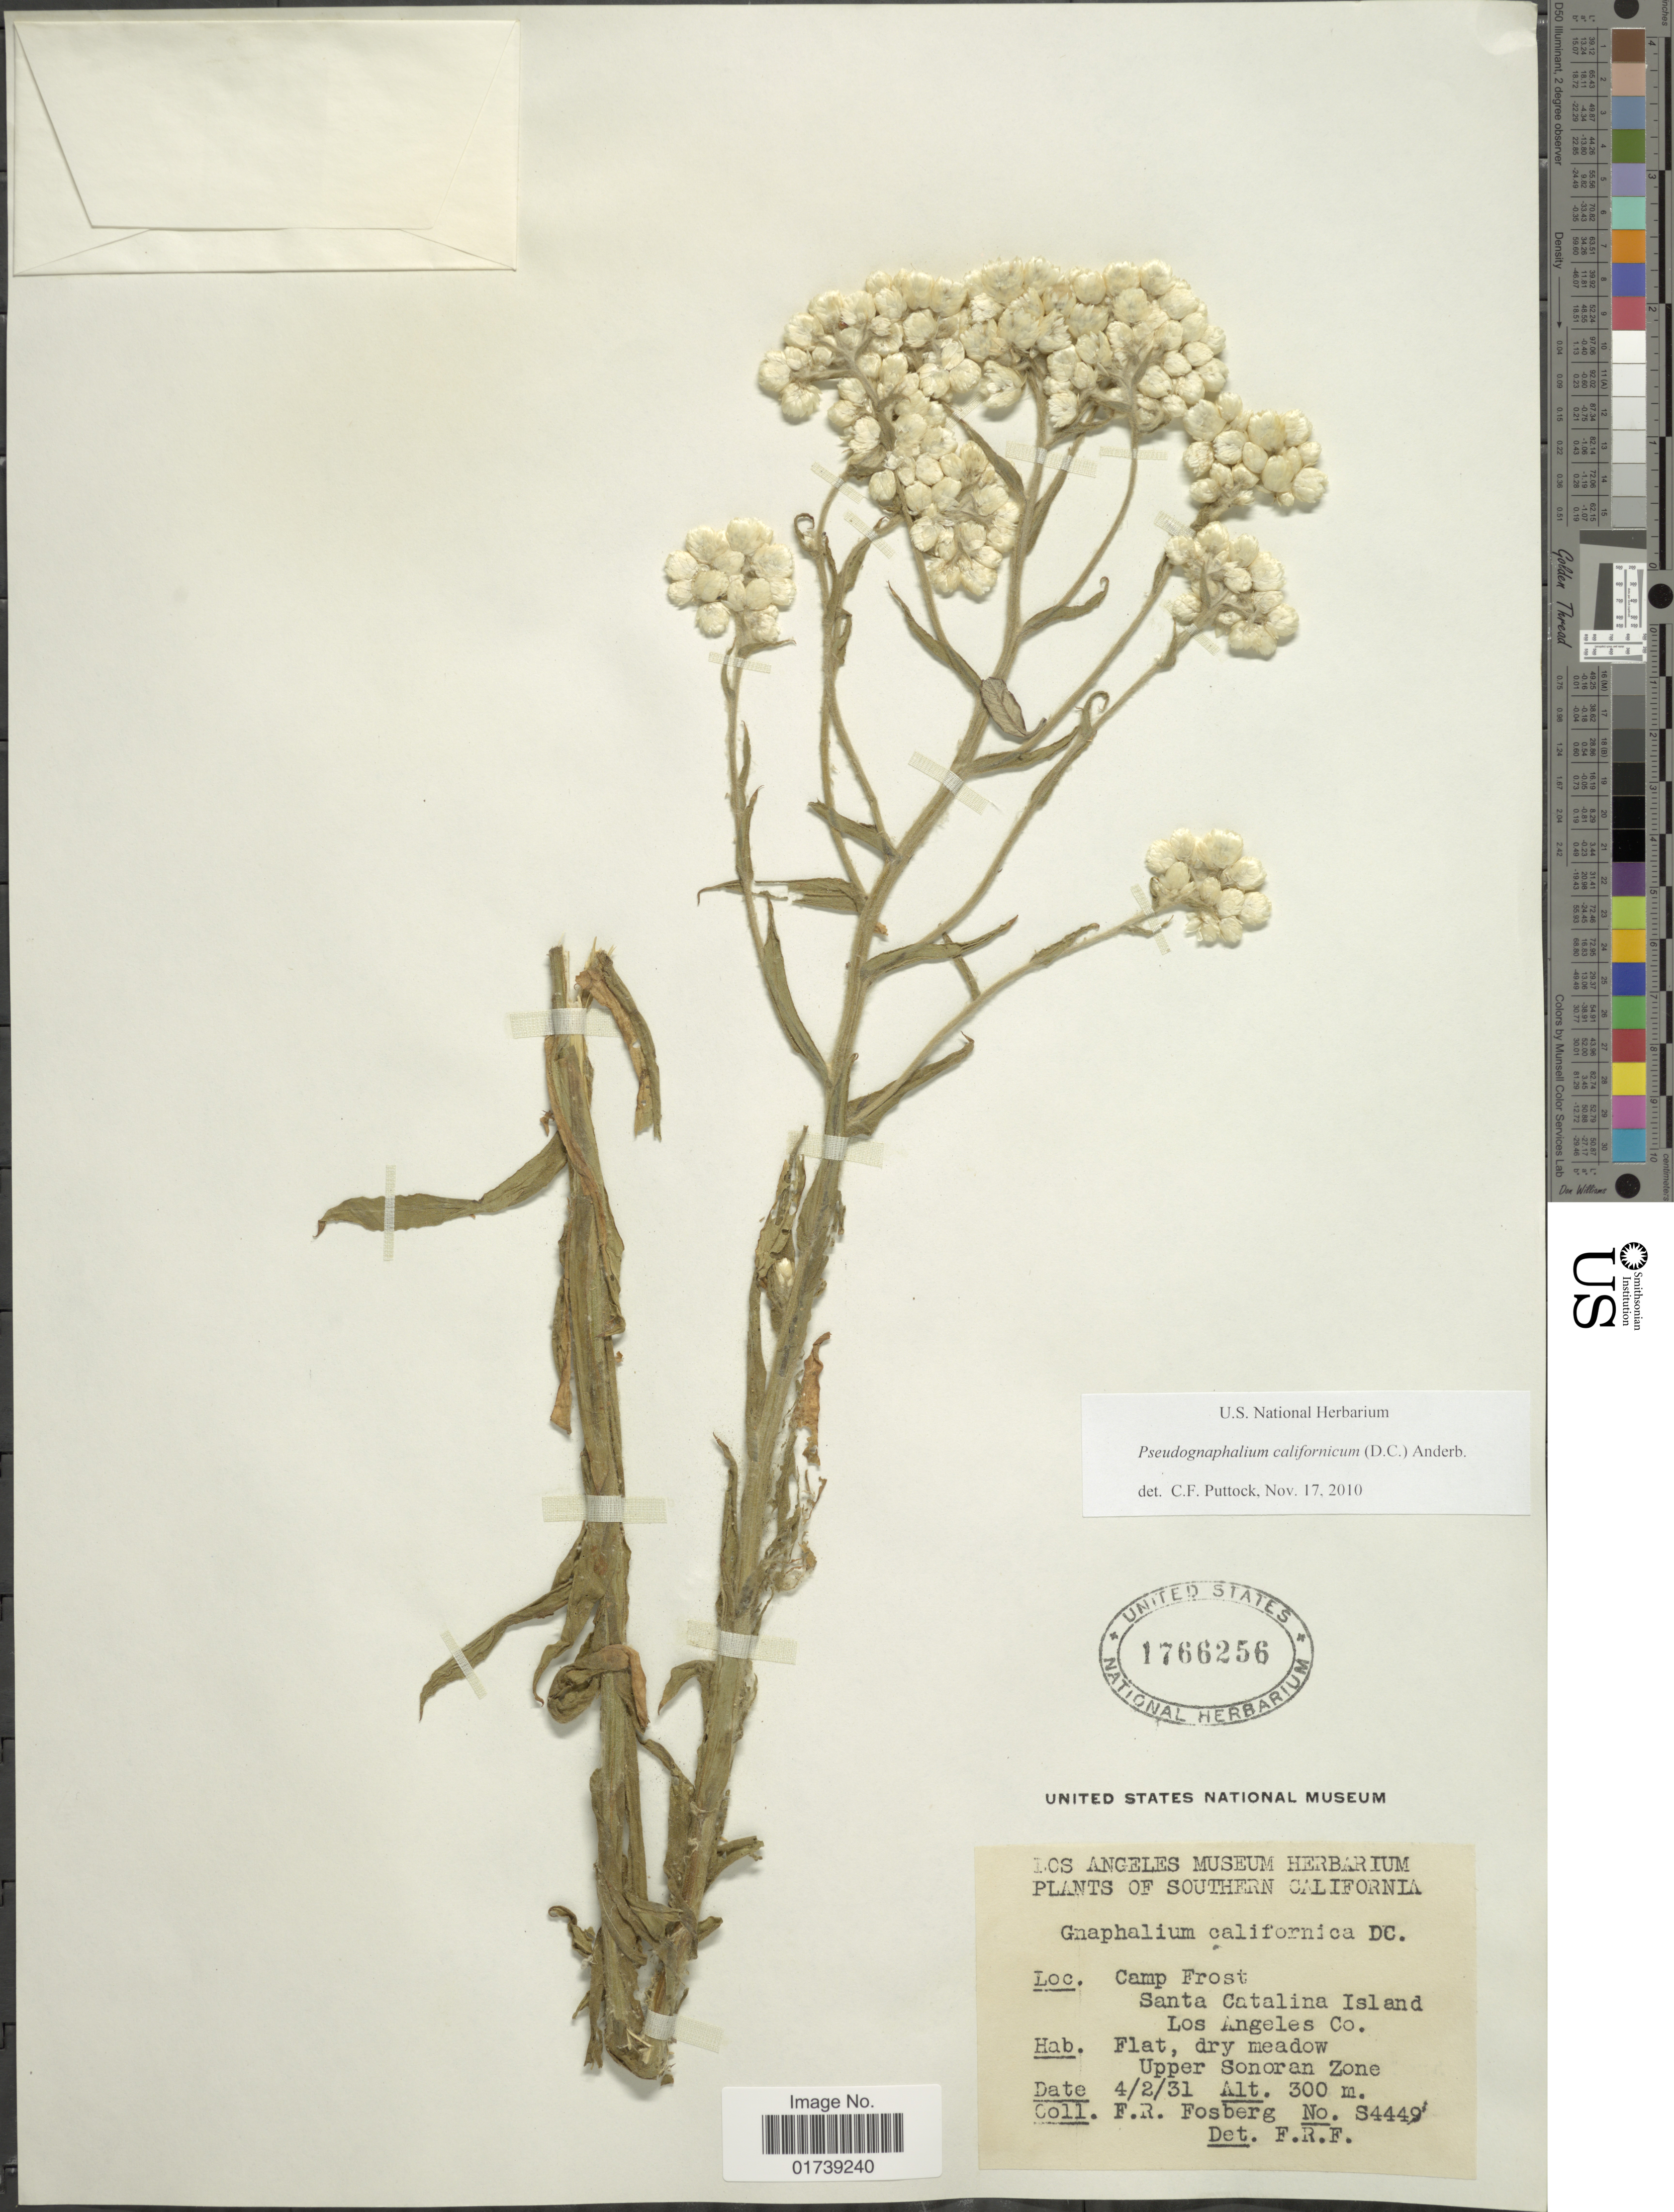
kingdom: Plantae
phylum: Tracheophyta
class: Magnoliopsida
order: Asterales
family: Asteraceae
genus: Pseudognaphalium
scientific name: Pseudognaphalium californicum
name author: (DC.) Anderb.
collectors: F. R. Fosberg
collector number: S4449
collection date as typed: Transcribed d/m/y: 2/4/31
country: United States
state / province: California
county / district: Los Angeles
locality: Southern California, Camp Forest, Santa Catalina Island, Los Angeles Co.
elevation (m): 300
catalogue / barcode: US 1766256